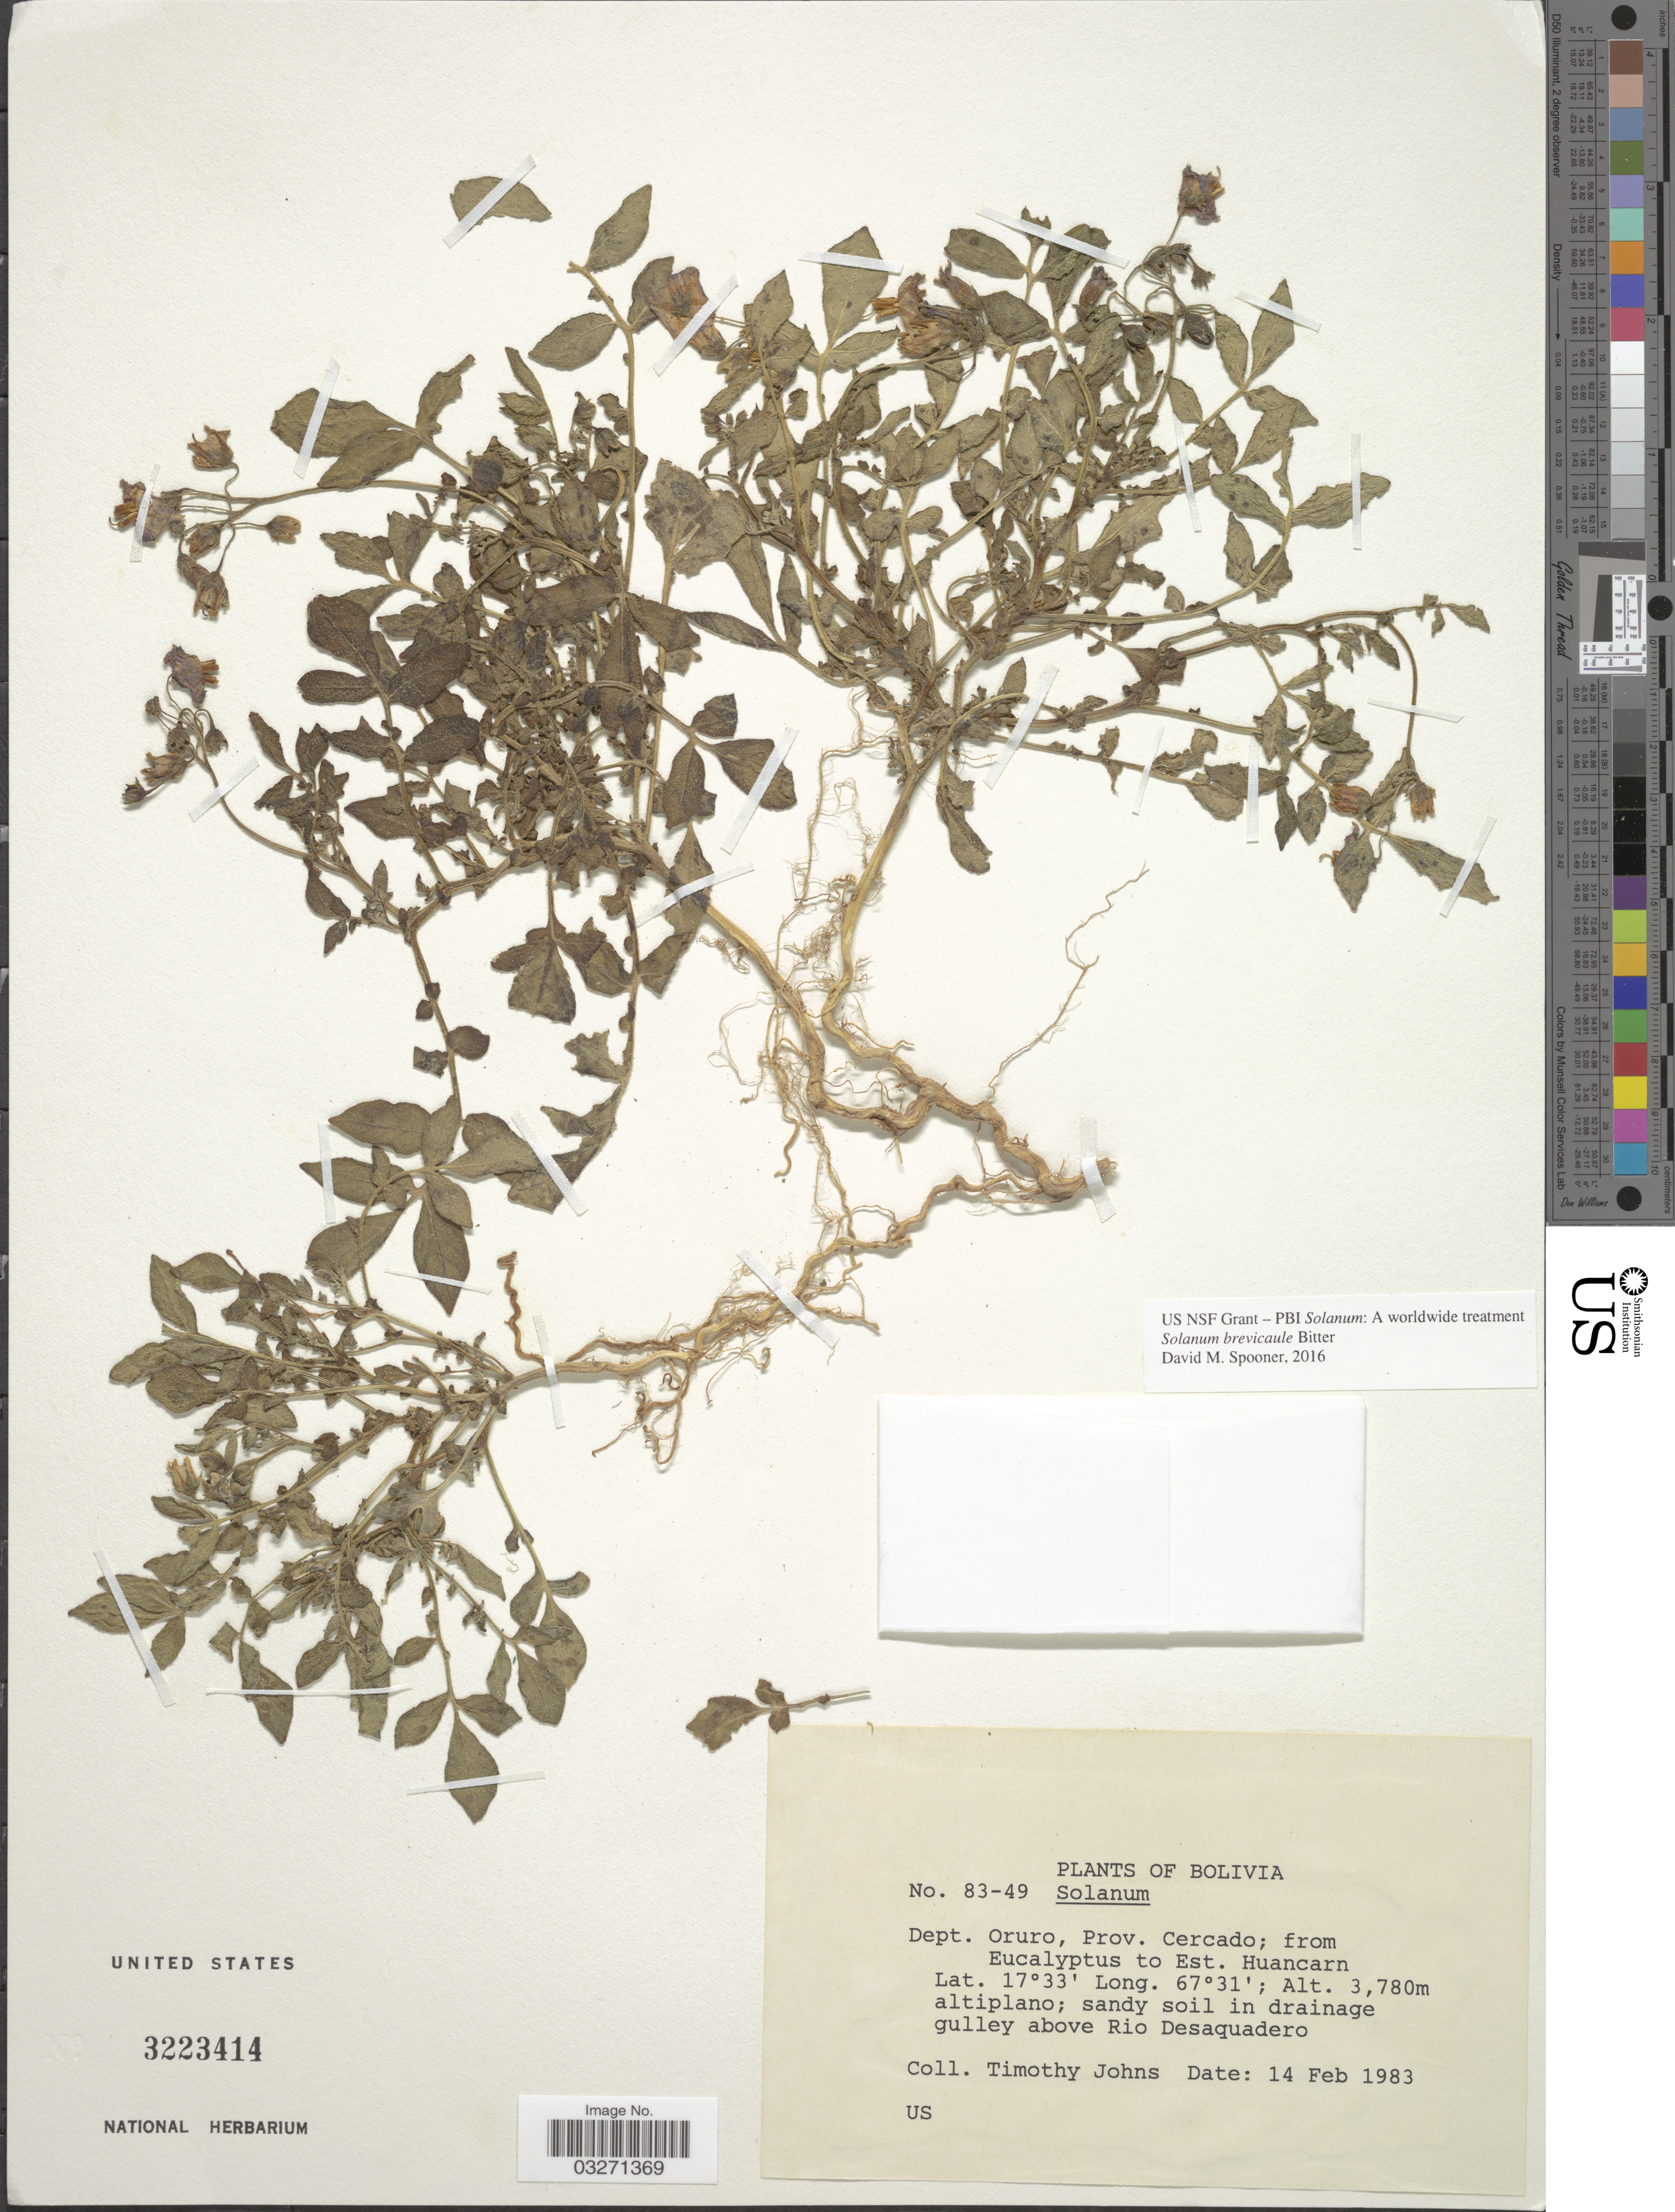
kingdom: Plantae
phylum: Tracheophyta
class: Magnoliopsida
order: Solanales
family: Solanaceae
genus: Solanum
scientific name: Solanum brevicaule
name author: Bitter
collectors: T. Johns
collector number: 83-49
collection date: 1983-02-14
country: Bolivia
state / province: Oruro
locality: Dept. Oruro, Prov. Cercado; from Eucalyptus to Est. Huancarn. Gulley above Rio Desaquadero.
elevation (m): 3780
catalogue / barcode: US 3223414